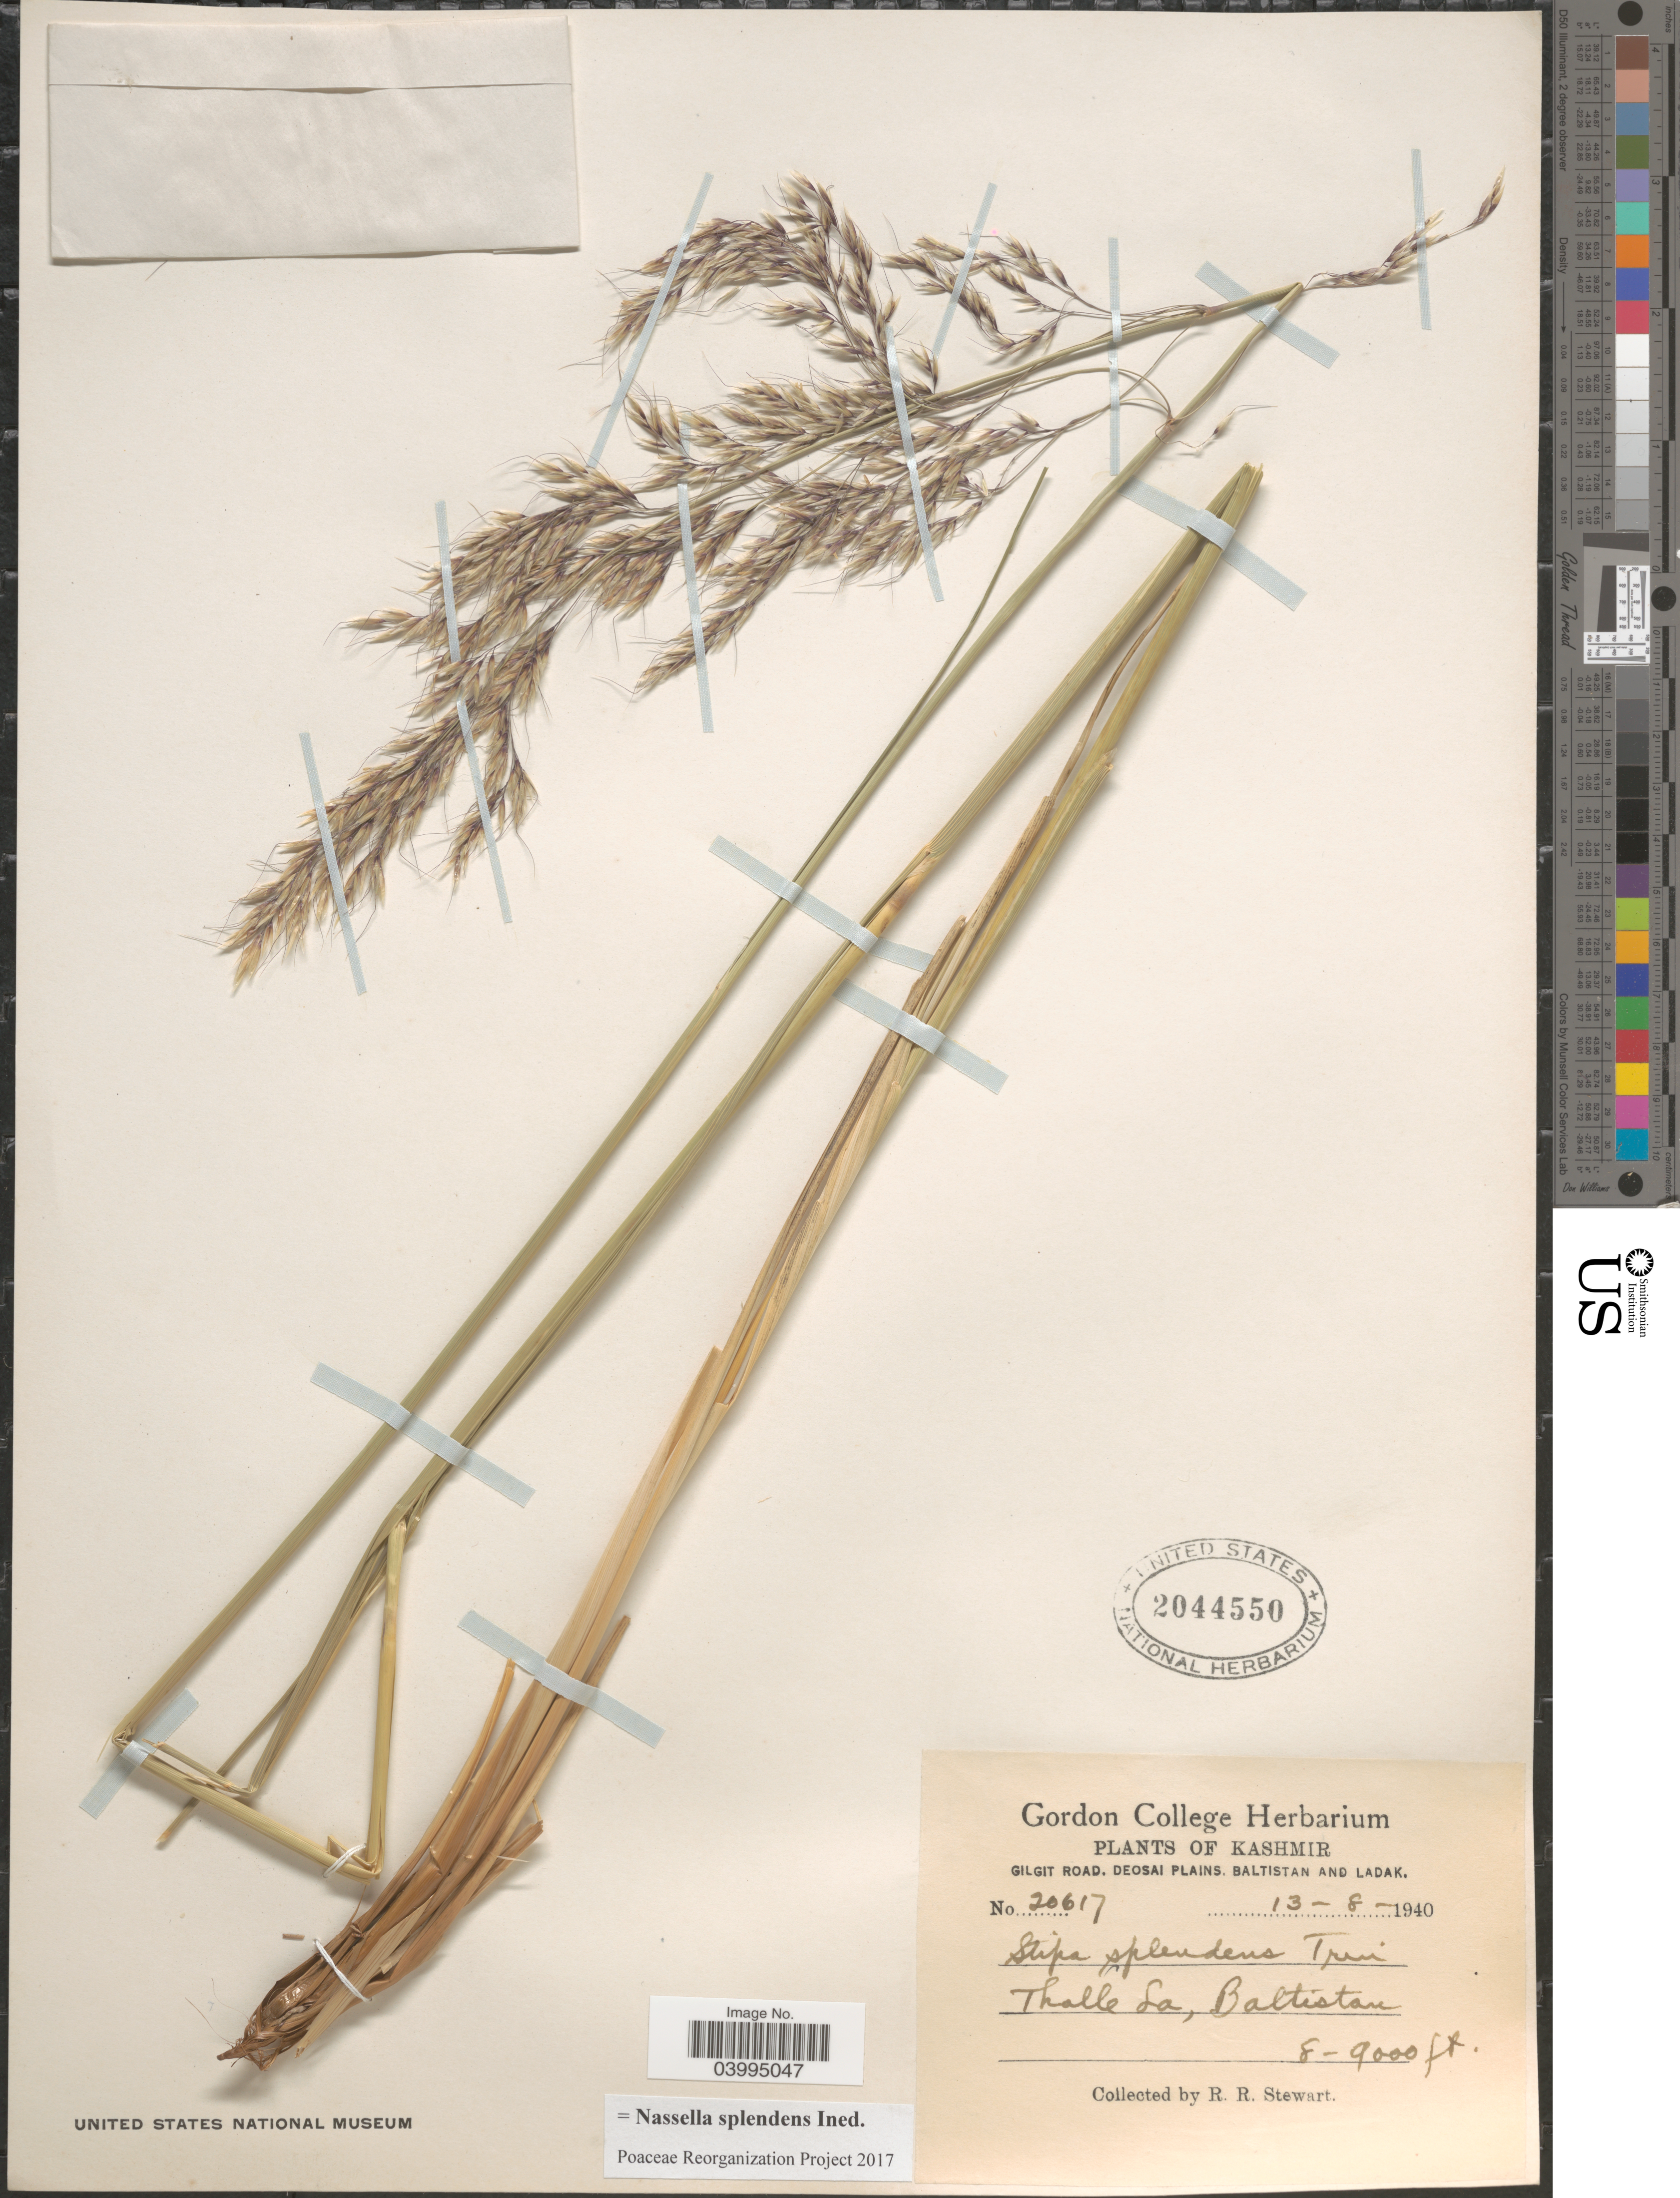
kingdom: Plantae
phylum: Tracheophyta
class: Liliopsida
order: Poales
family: Poaceae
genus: Neotrinia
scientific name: Neotrinia splendens (Trin.) M. Nobis, P.D. Gudkova & A. Nowak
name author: (Trin.)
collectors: R. Stewart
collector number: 20617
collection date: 1940-08-13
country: India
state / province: Jammu and Kashmir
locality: Kashmir. Thalle La, Baltistan.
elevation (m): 2438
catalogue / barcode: US 2044550